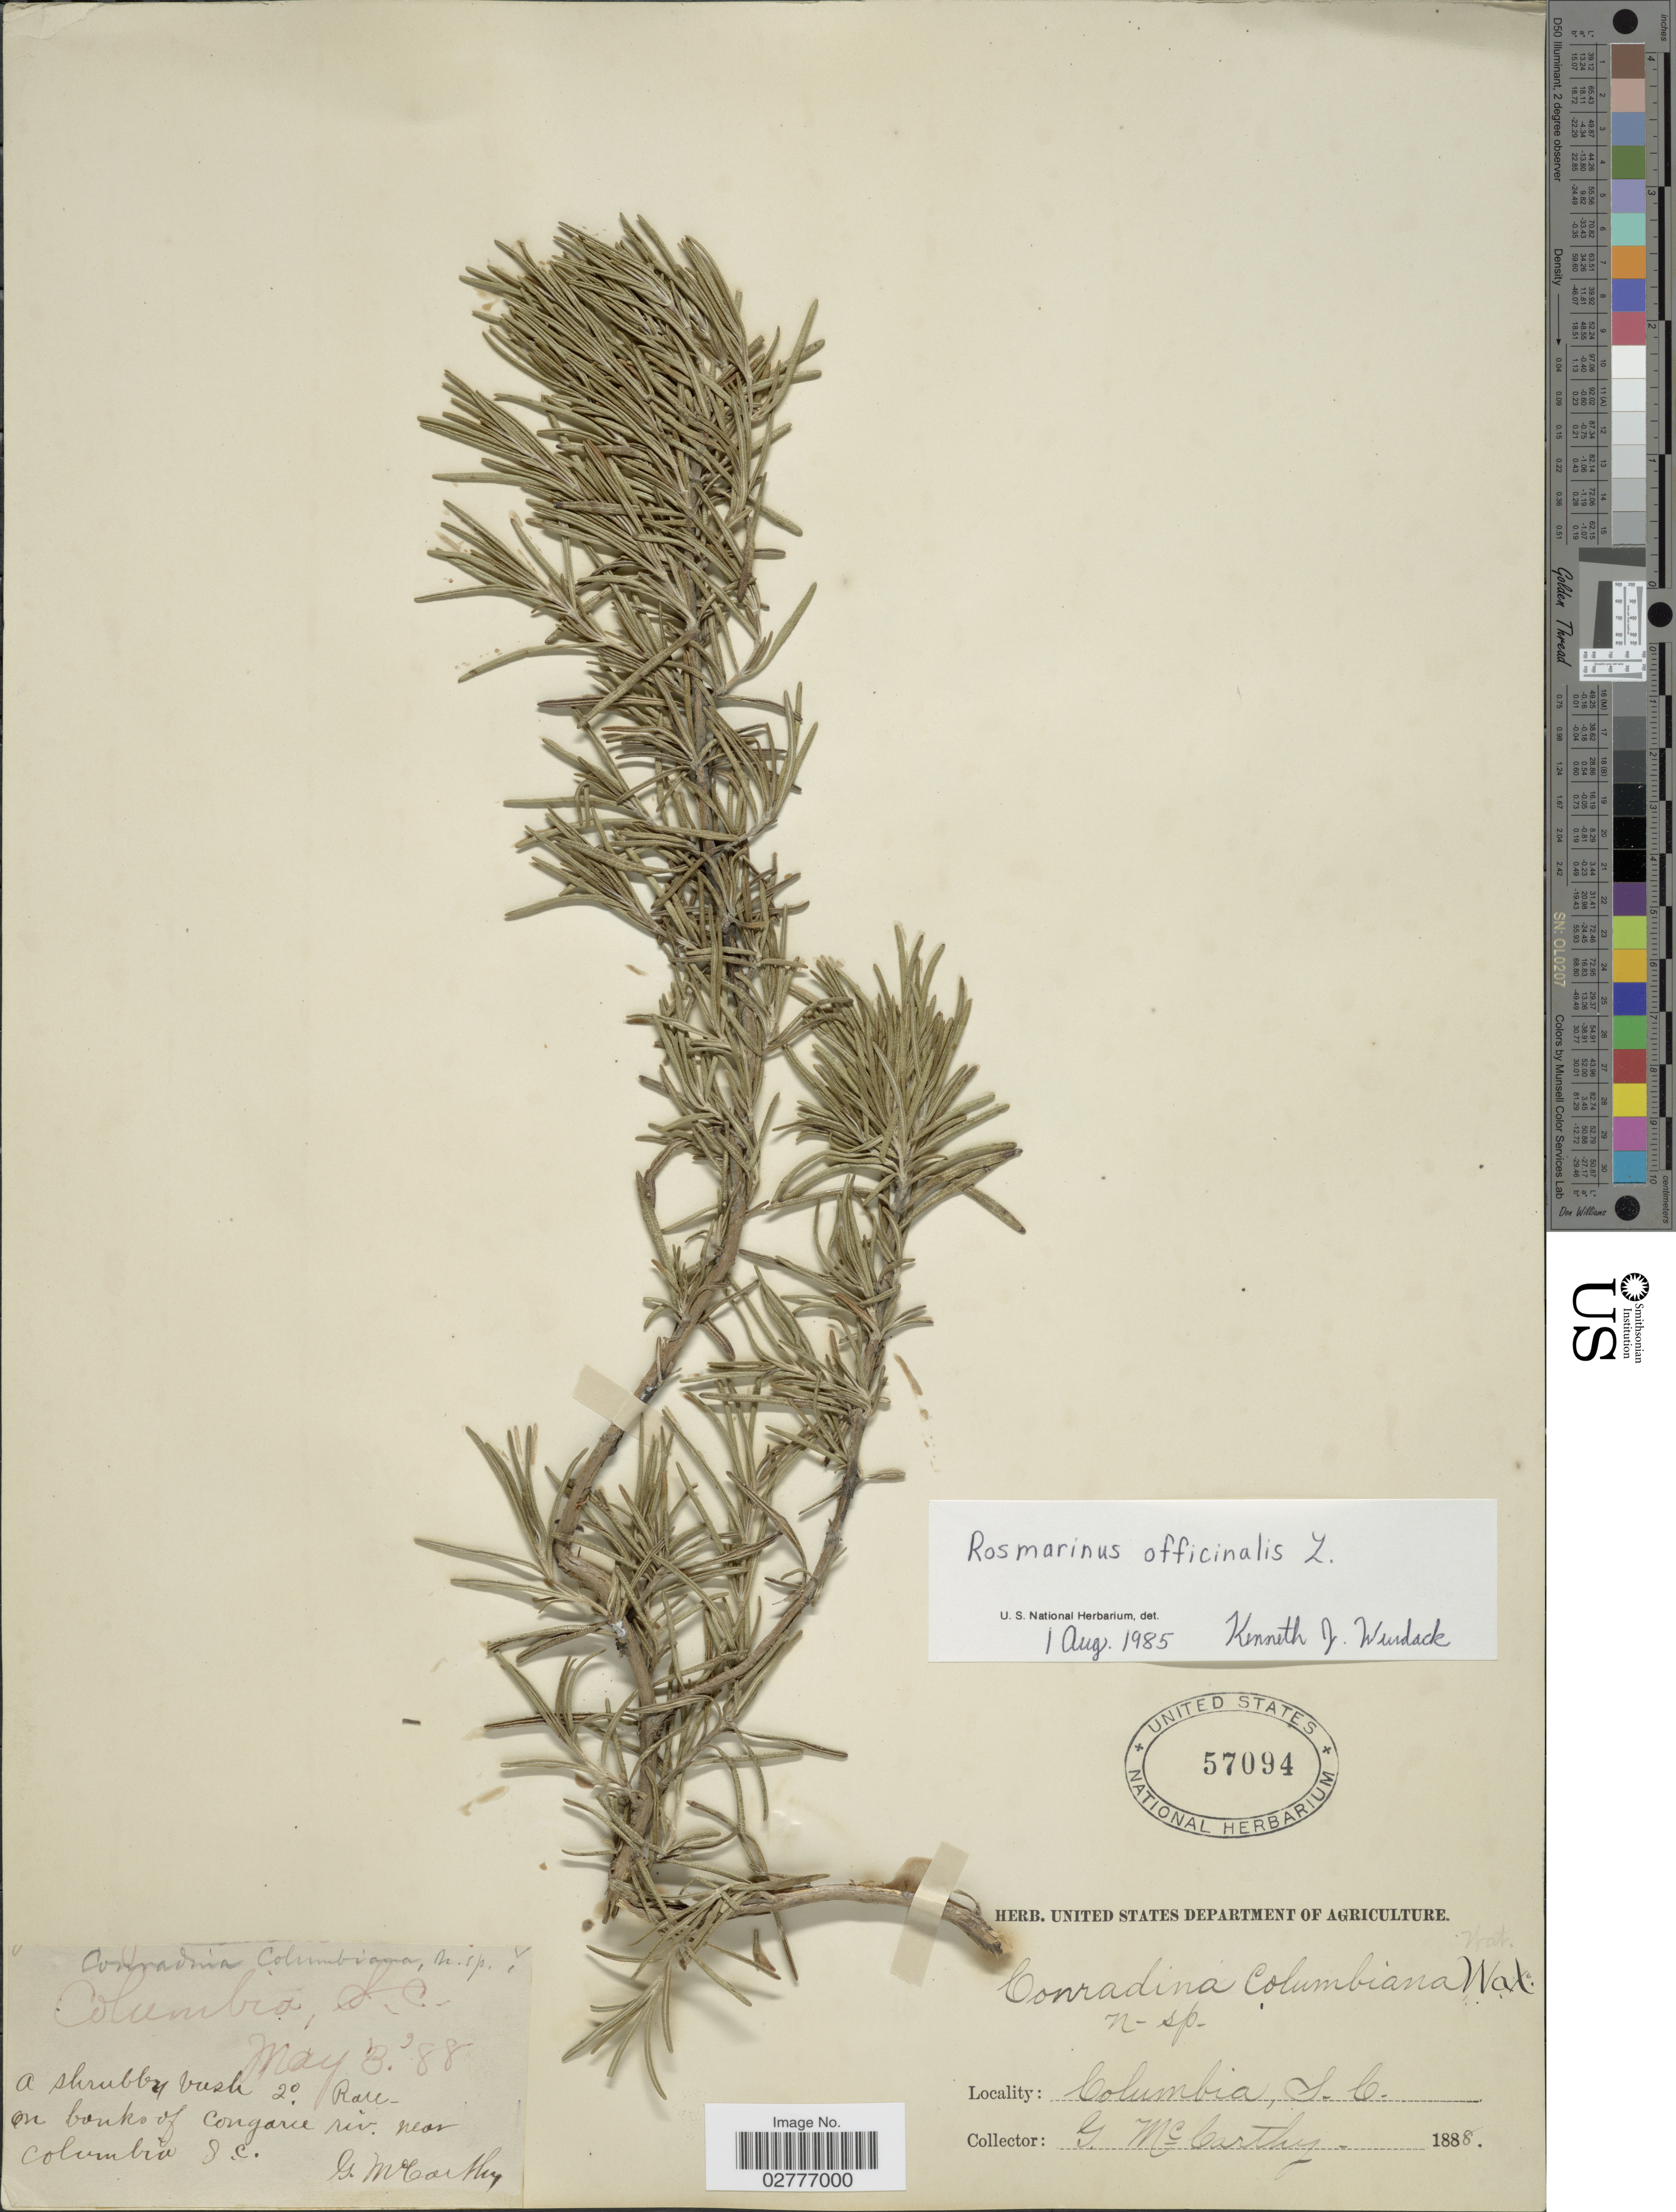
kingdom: Plantae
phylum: Tracheophyta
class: Magnoliopsida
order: Lamiales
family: Lamiaceae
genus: Rosmarinus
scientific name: Rosmarinus officinalis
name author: L.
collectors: G. McCarthy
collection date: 1888-05-08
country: United States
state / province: South Carolina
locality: On banks of Congaree riv. near Colombia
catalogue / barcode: US 57094